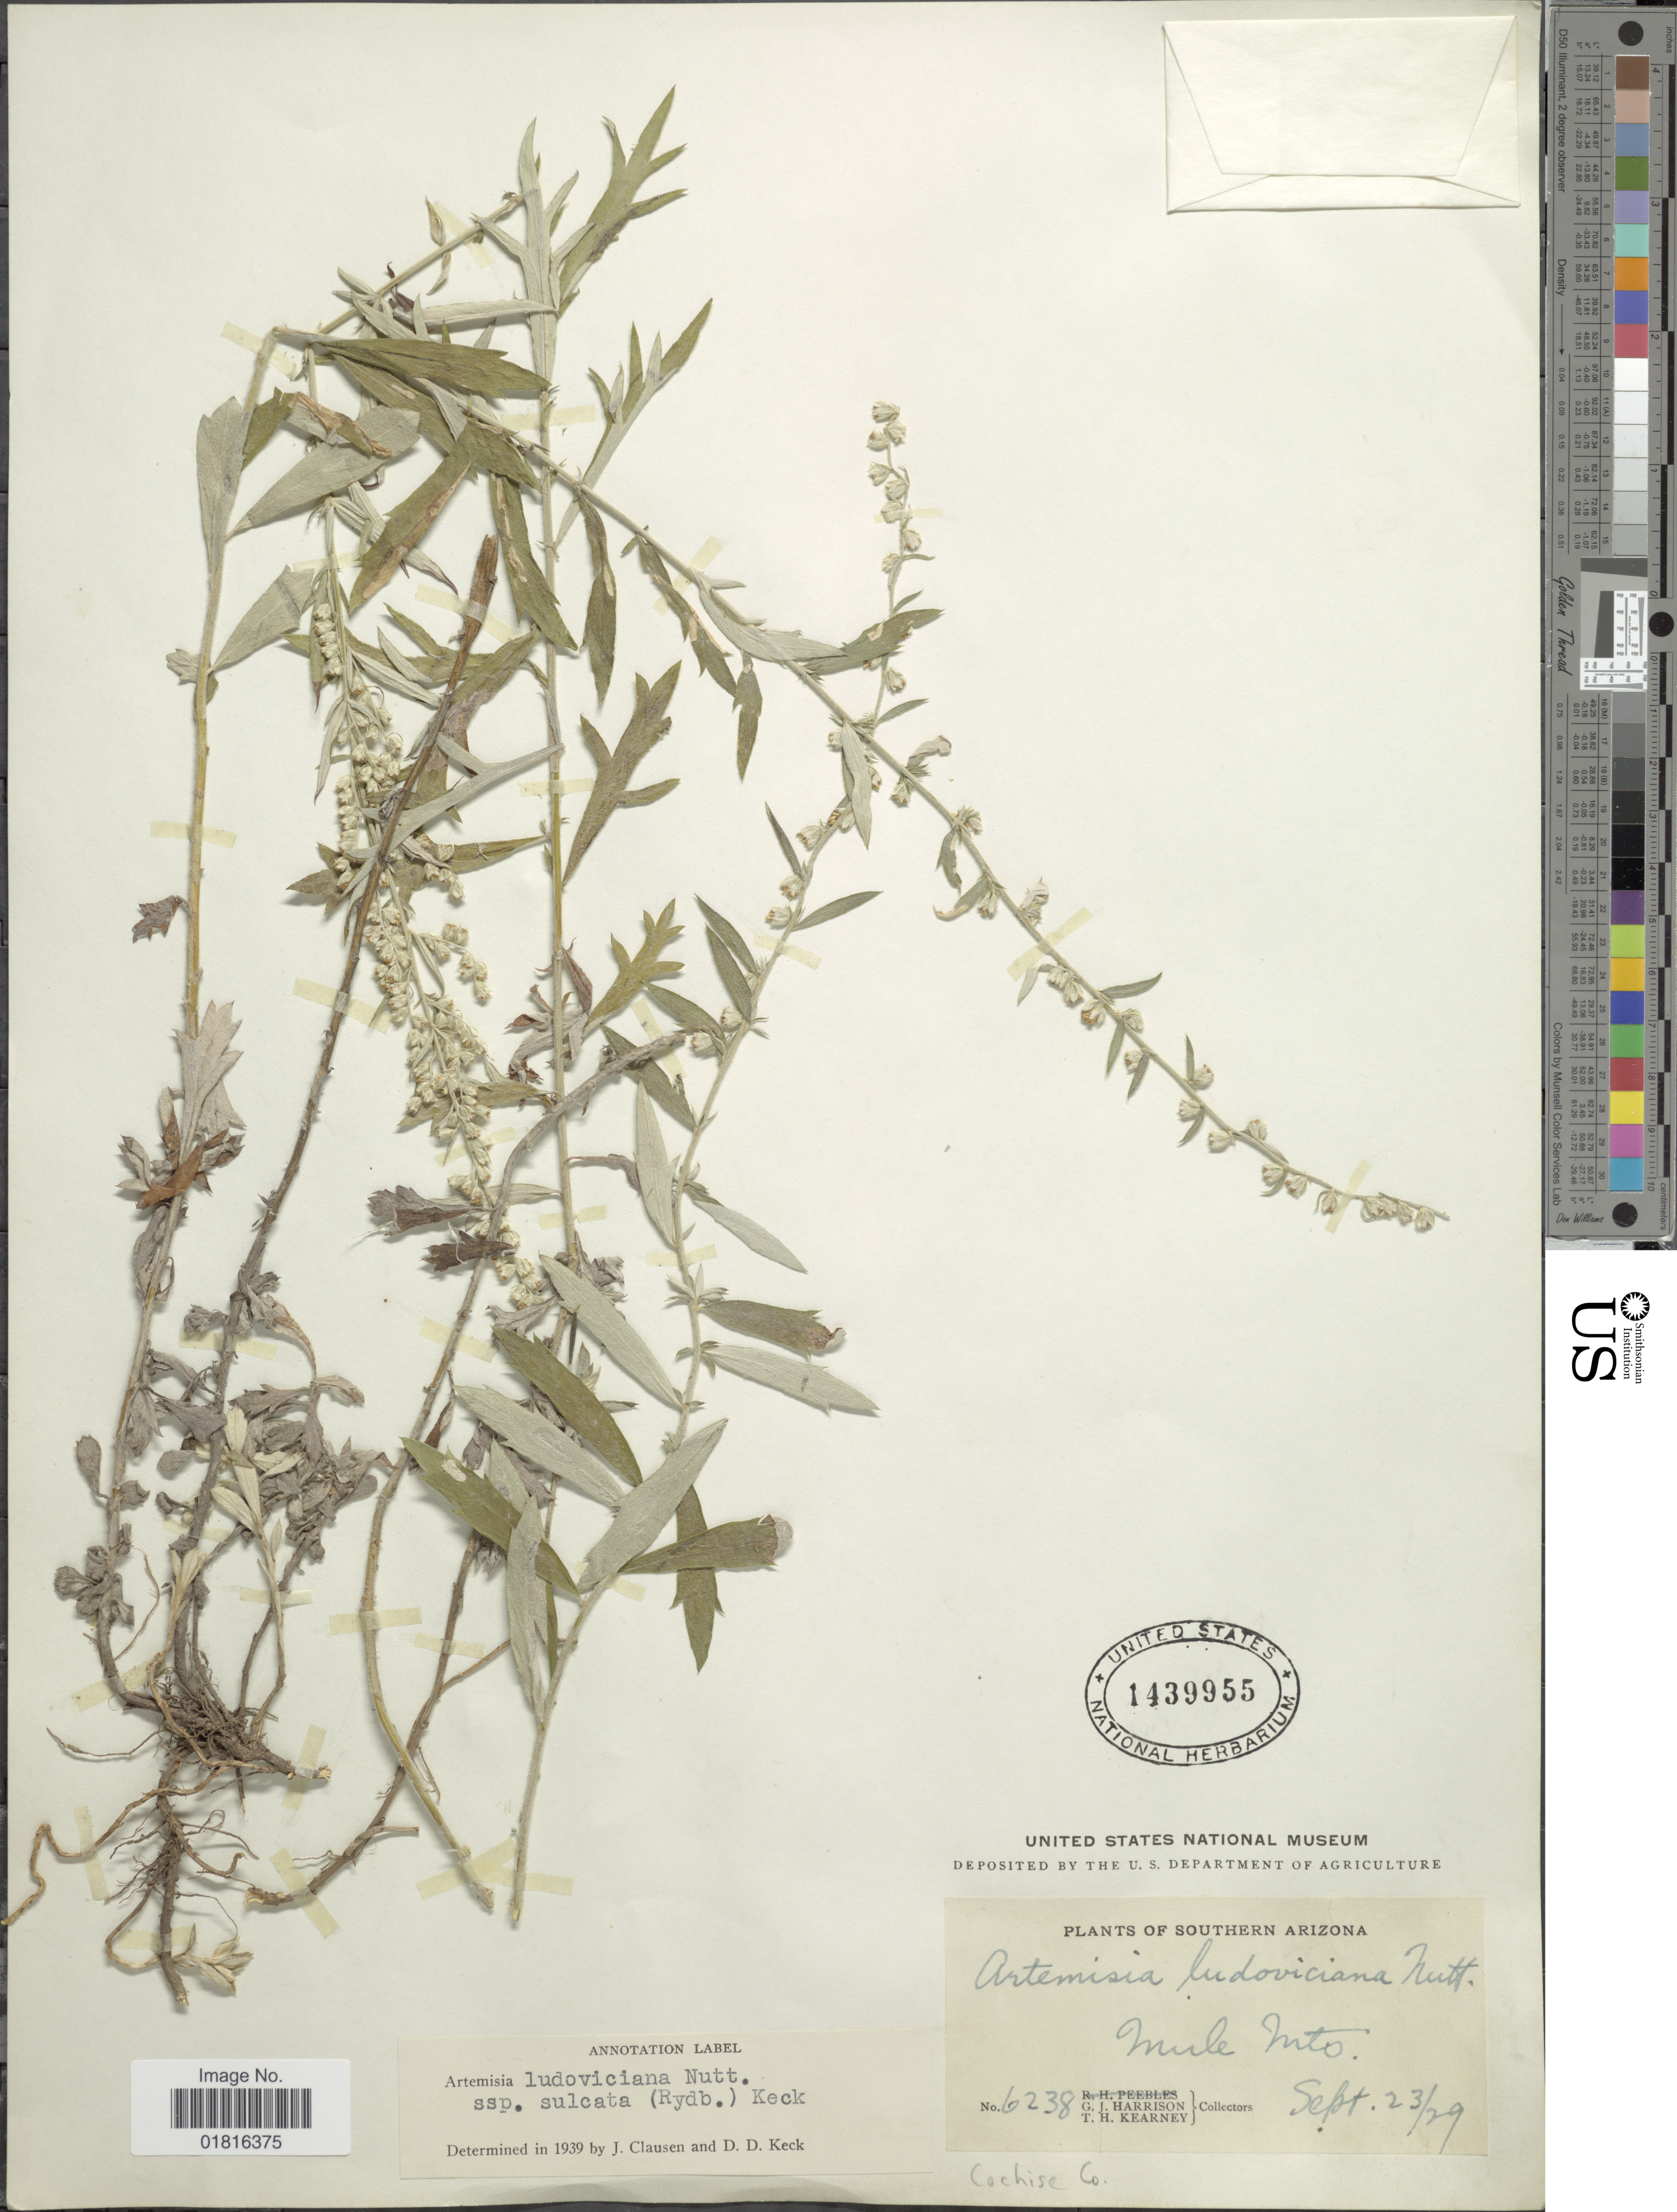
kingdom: Plantae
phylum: Tracheophyta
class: Magnoliopsida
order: Asterales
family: Asteraceae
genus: Artemisia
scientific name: Artemisia ludoviciana subsp. sulcata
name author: (Rydb.) D.D. Keck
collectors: G. J. Harrison & T. H. Kearney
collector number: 6238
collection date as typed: Transcribed d/m/y: 23/9/29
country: United States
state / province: Arizona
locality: Southern Arizona, Mule Mts, Cochise Co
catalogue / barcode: US 1439955